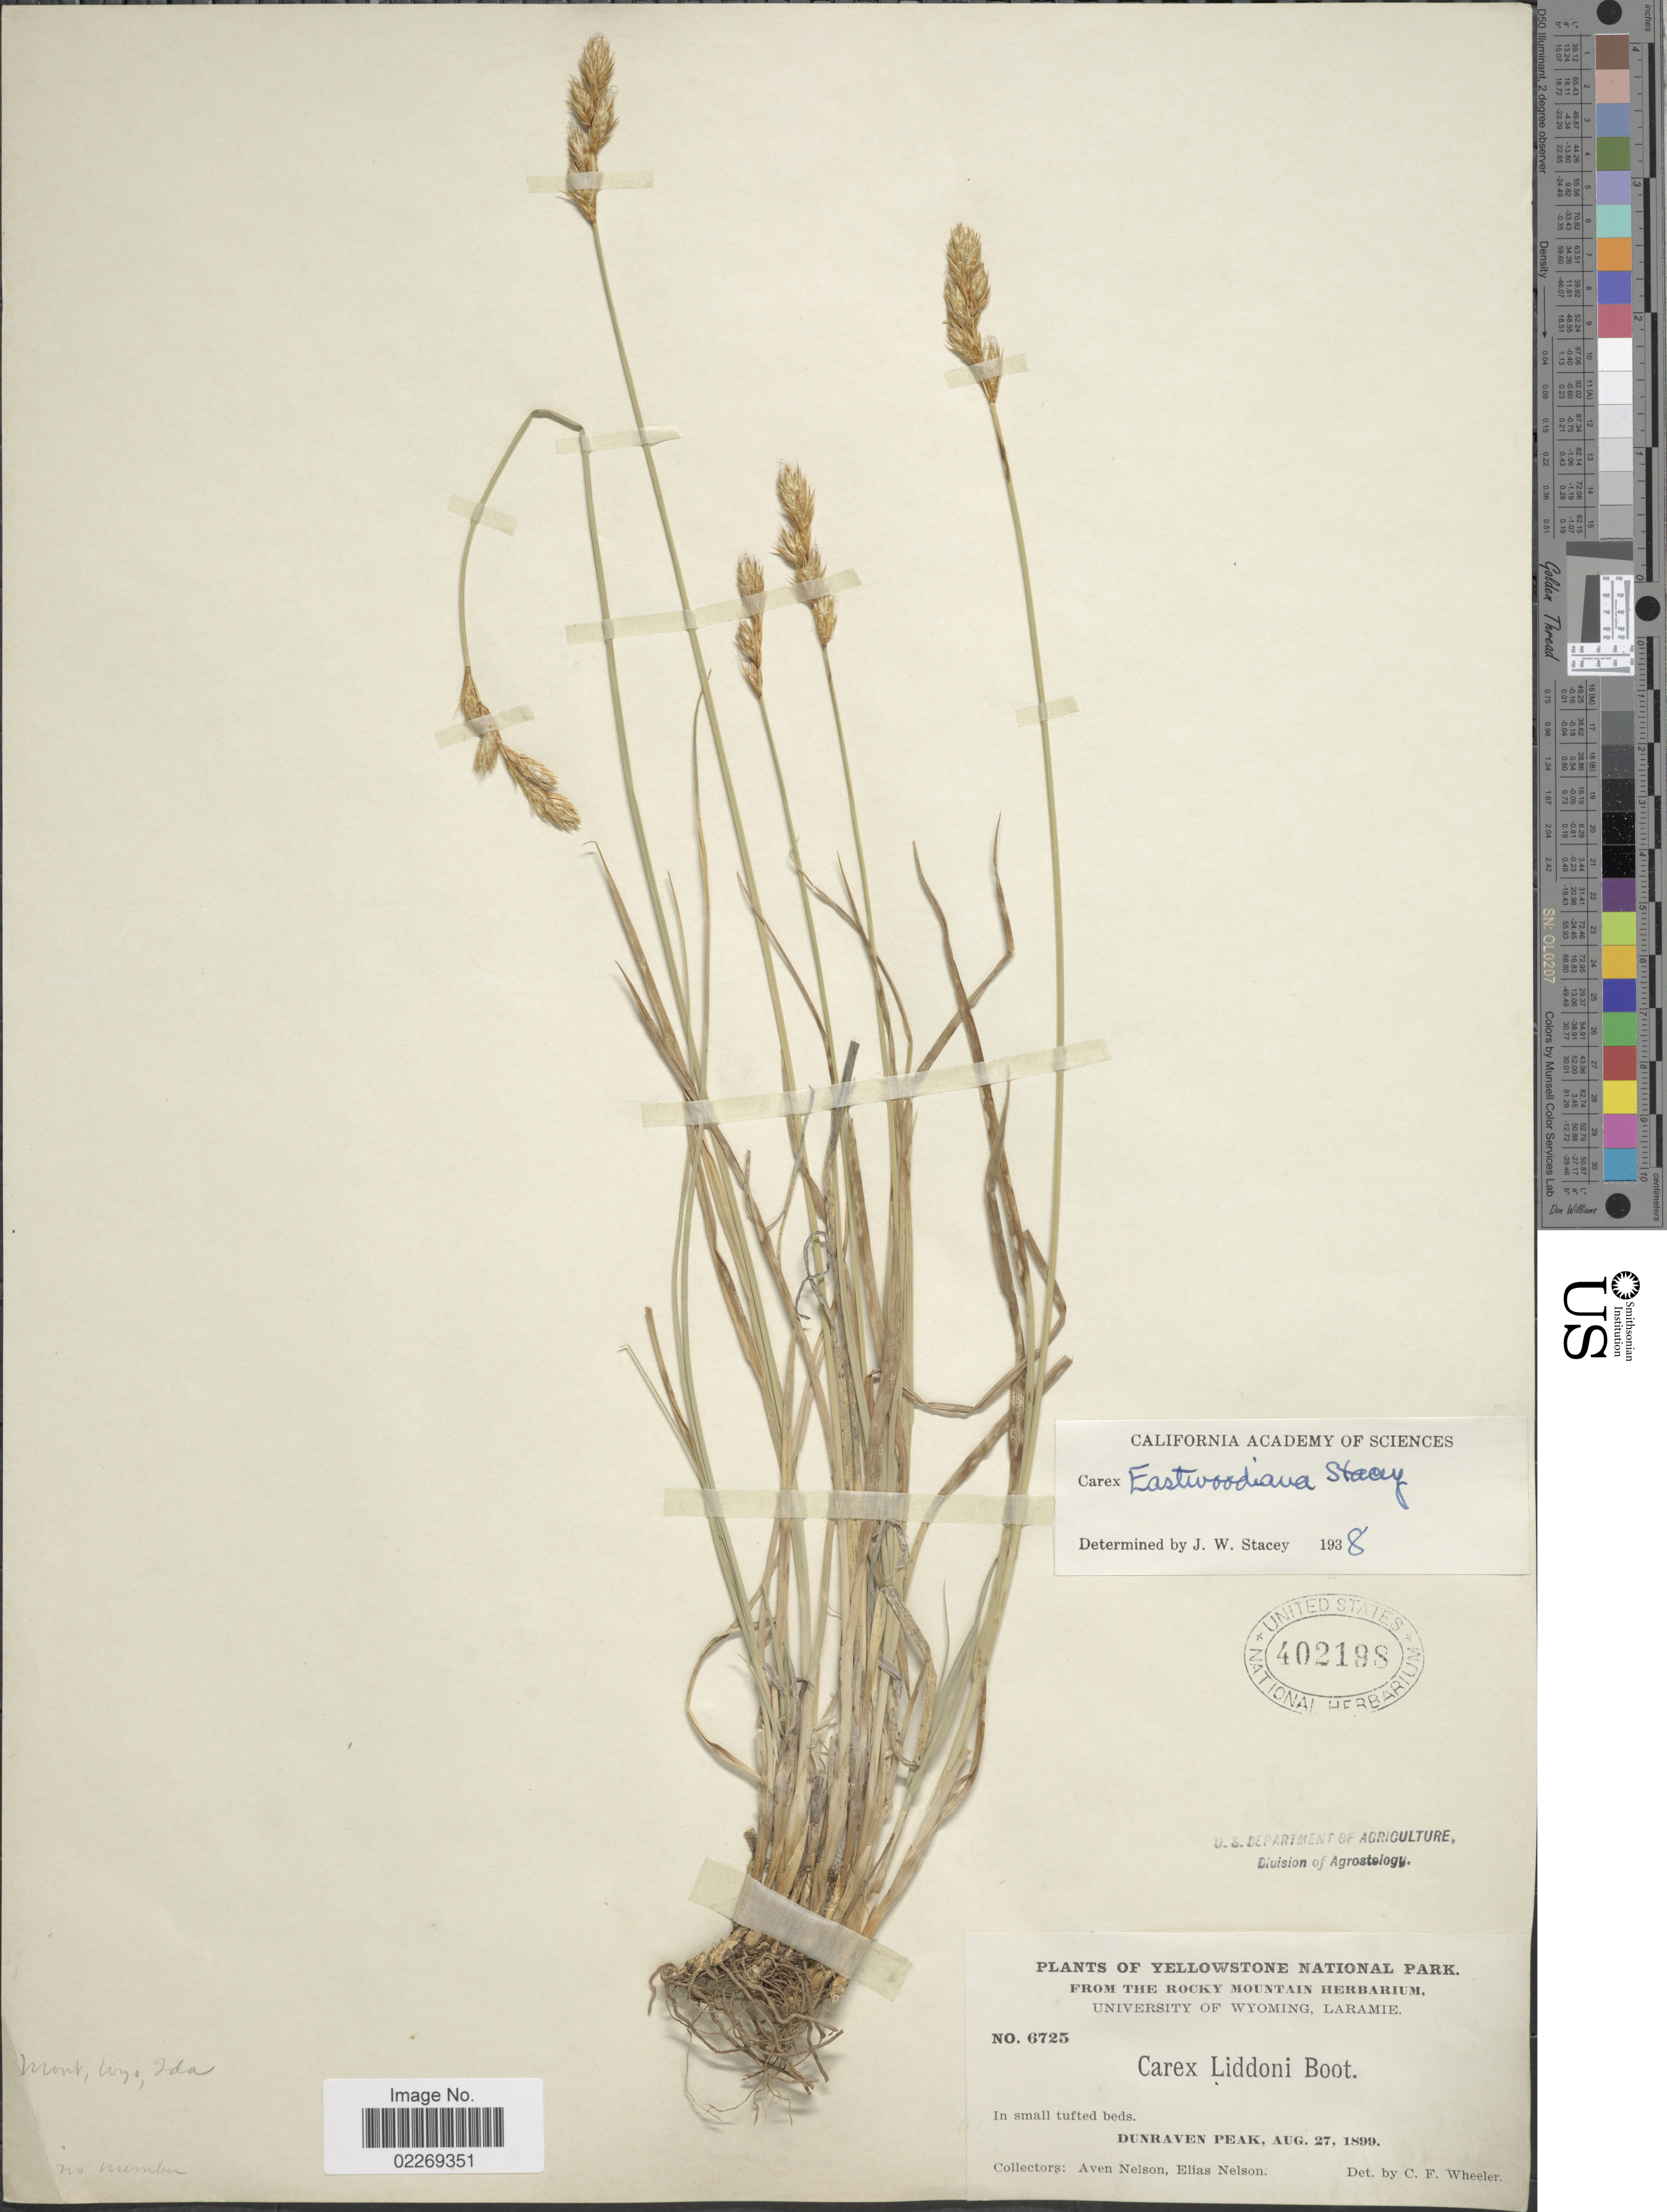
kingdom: Plantae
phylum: Tracheophyta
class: Liliopsida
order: Poales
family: Cyperaceae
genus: Carex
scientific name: Carex tahoensis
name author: Smiley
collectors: A. Nelson & E. Nelson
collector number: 6725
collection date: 1899-08-27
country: United States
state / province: Wyoming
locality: Yellowstone National Park. In small tufted beds. Dunraven Peak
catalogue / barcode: US 402198